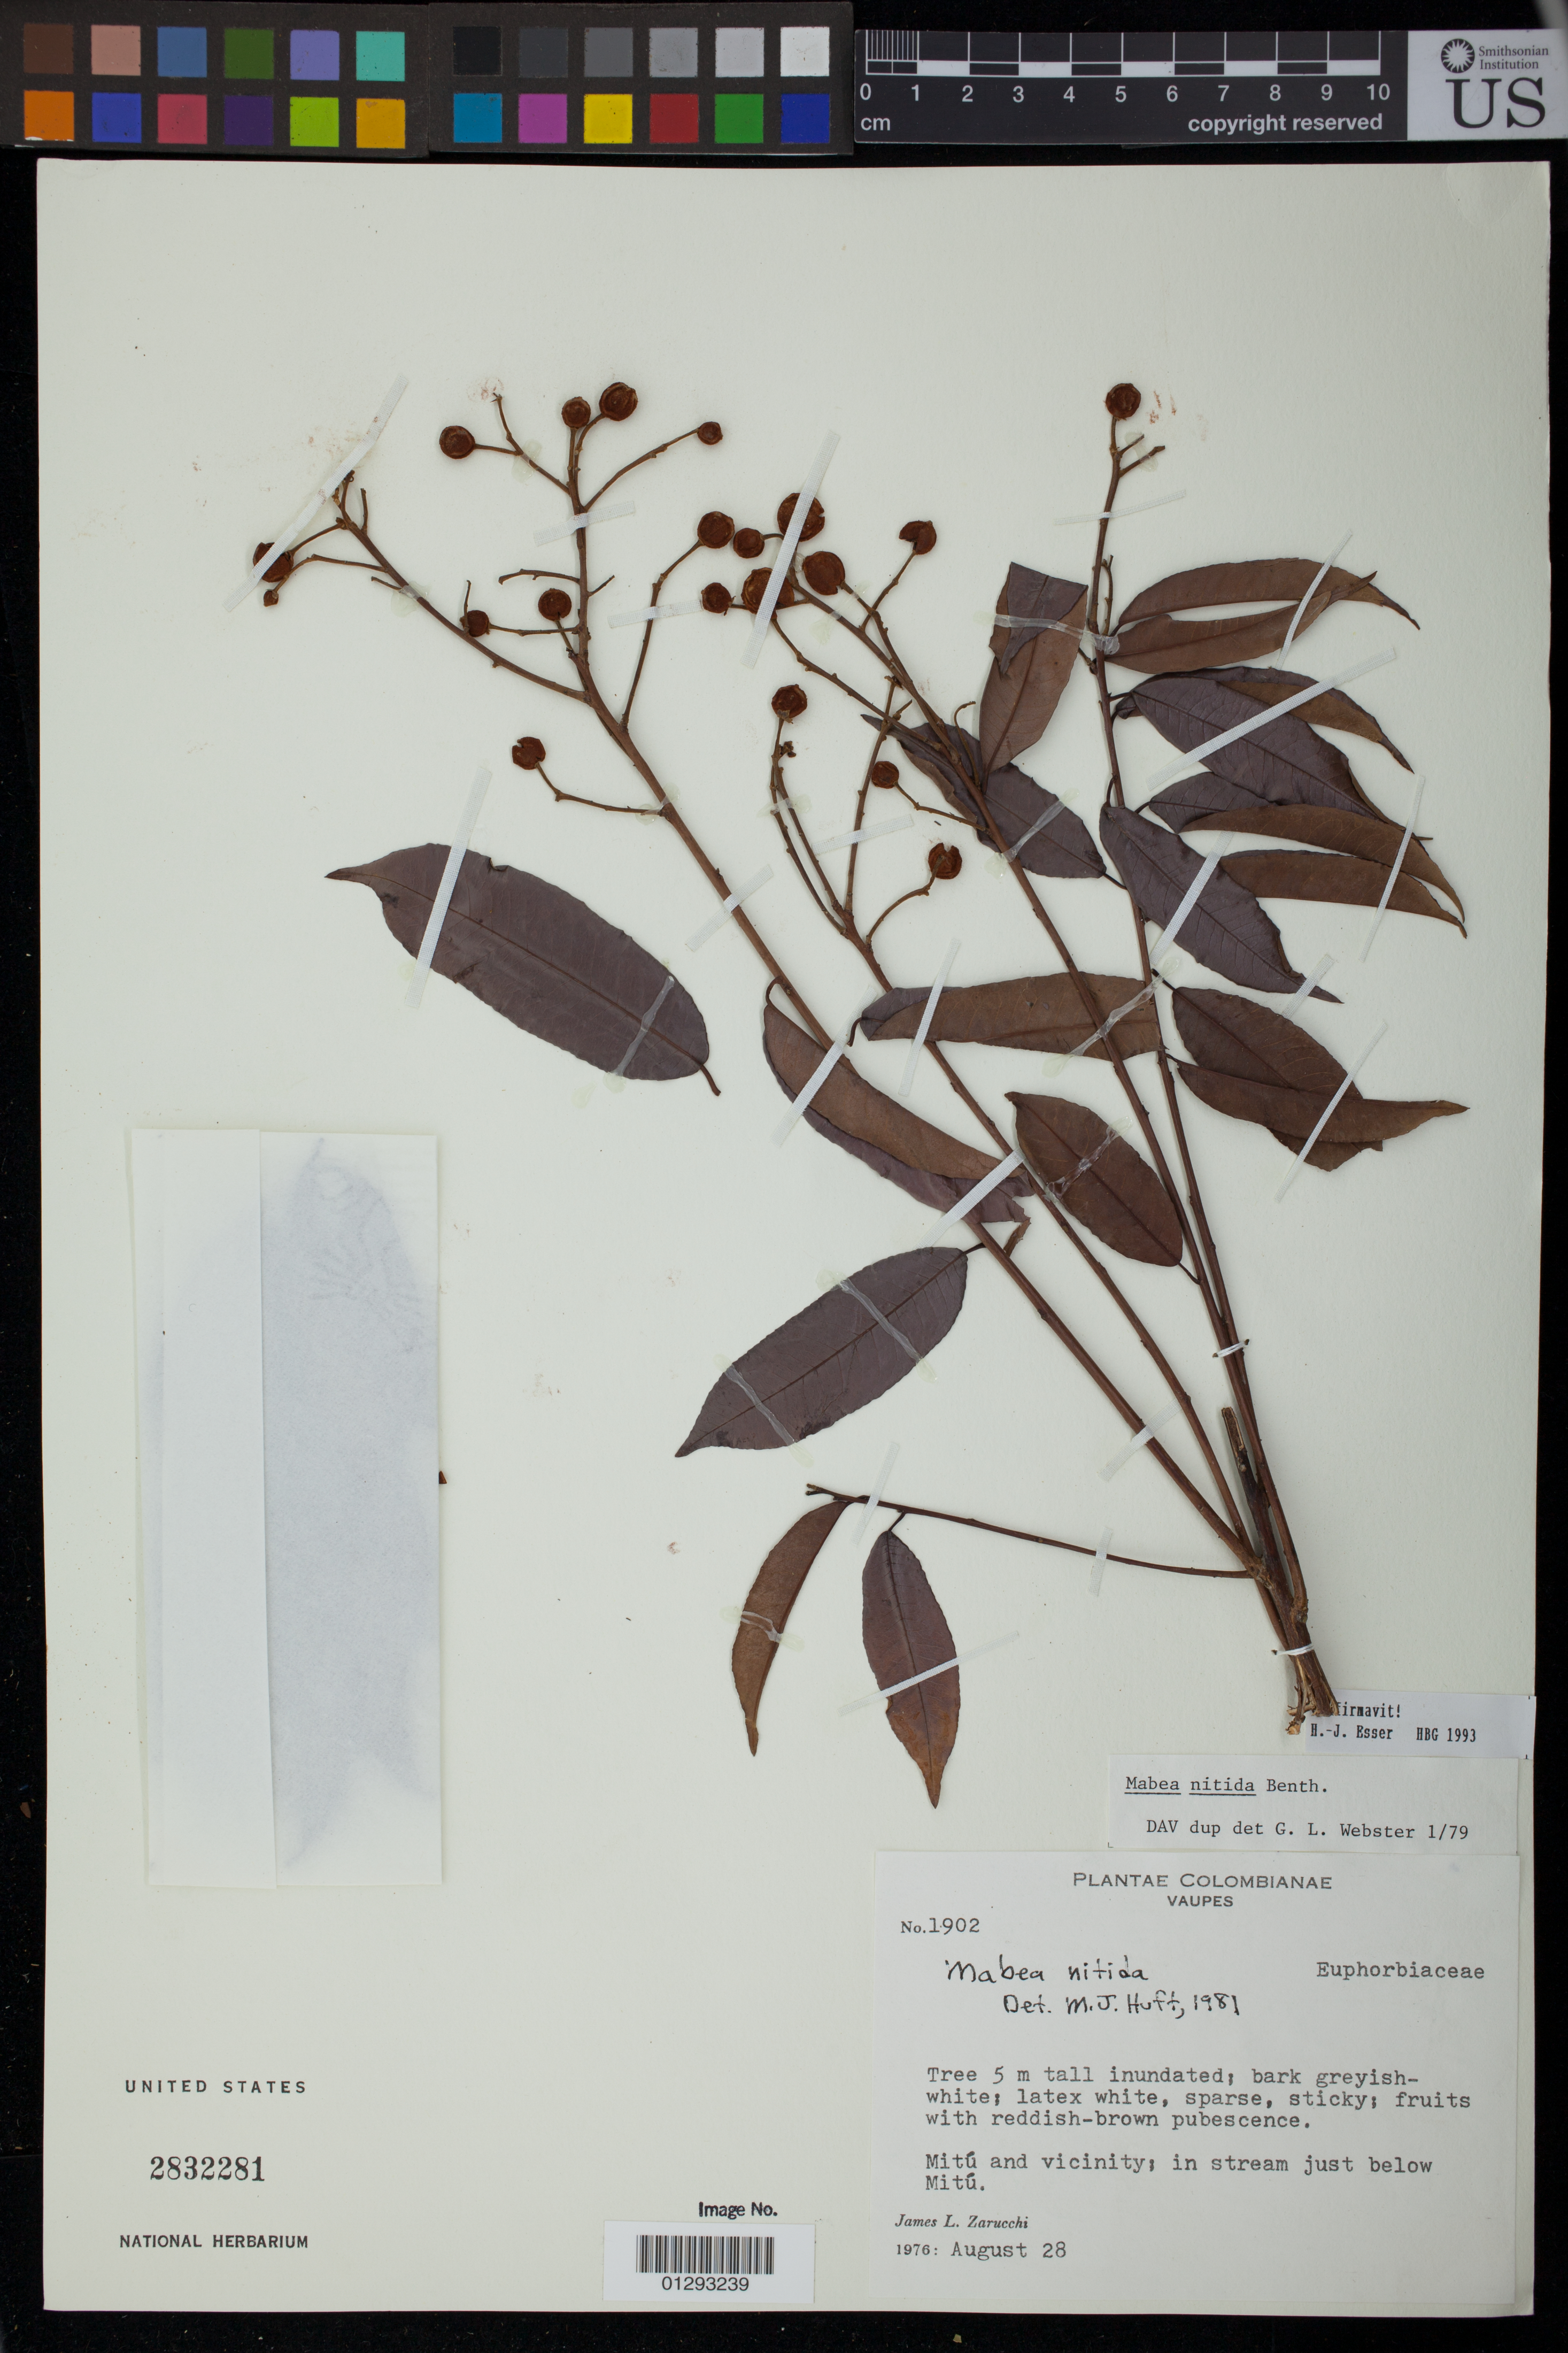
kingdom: Plantae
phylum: Tracheophyta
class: Magnoliopsida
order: Malpighiales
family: Euphorbiaceae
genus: Mabea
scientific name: Mabea nitida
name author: Spruce ex Benth.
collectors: J. L. Zarucchi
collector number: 1902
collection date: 1976-08-28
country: Colombia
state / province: Vaupes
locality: Mitu and vicinity; in stream just below Mitu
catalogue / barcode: US 2832281